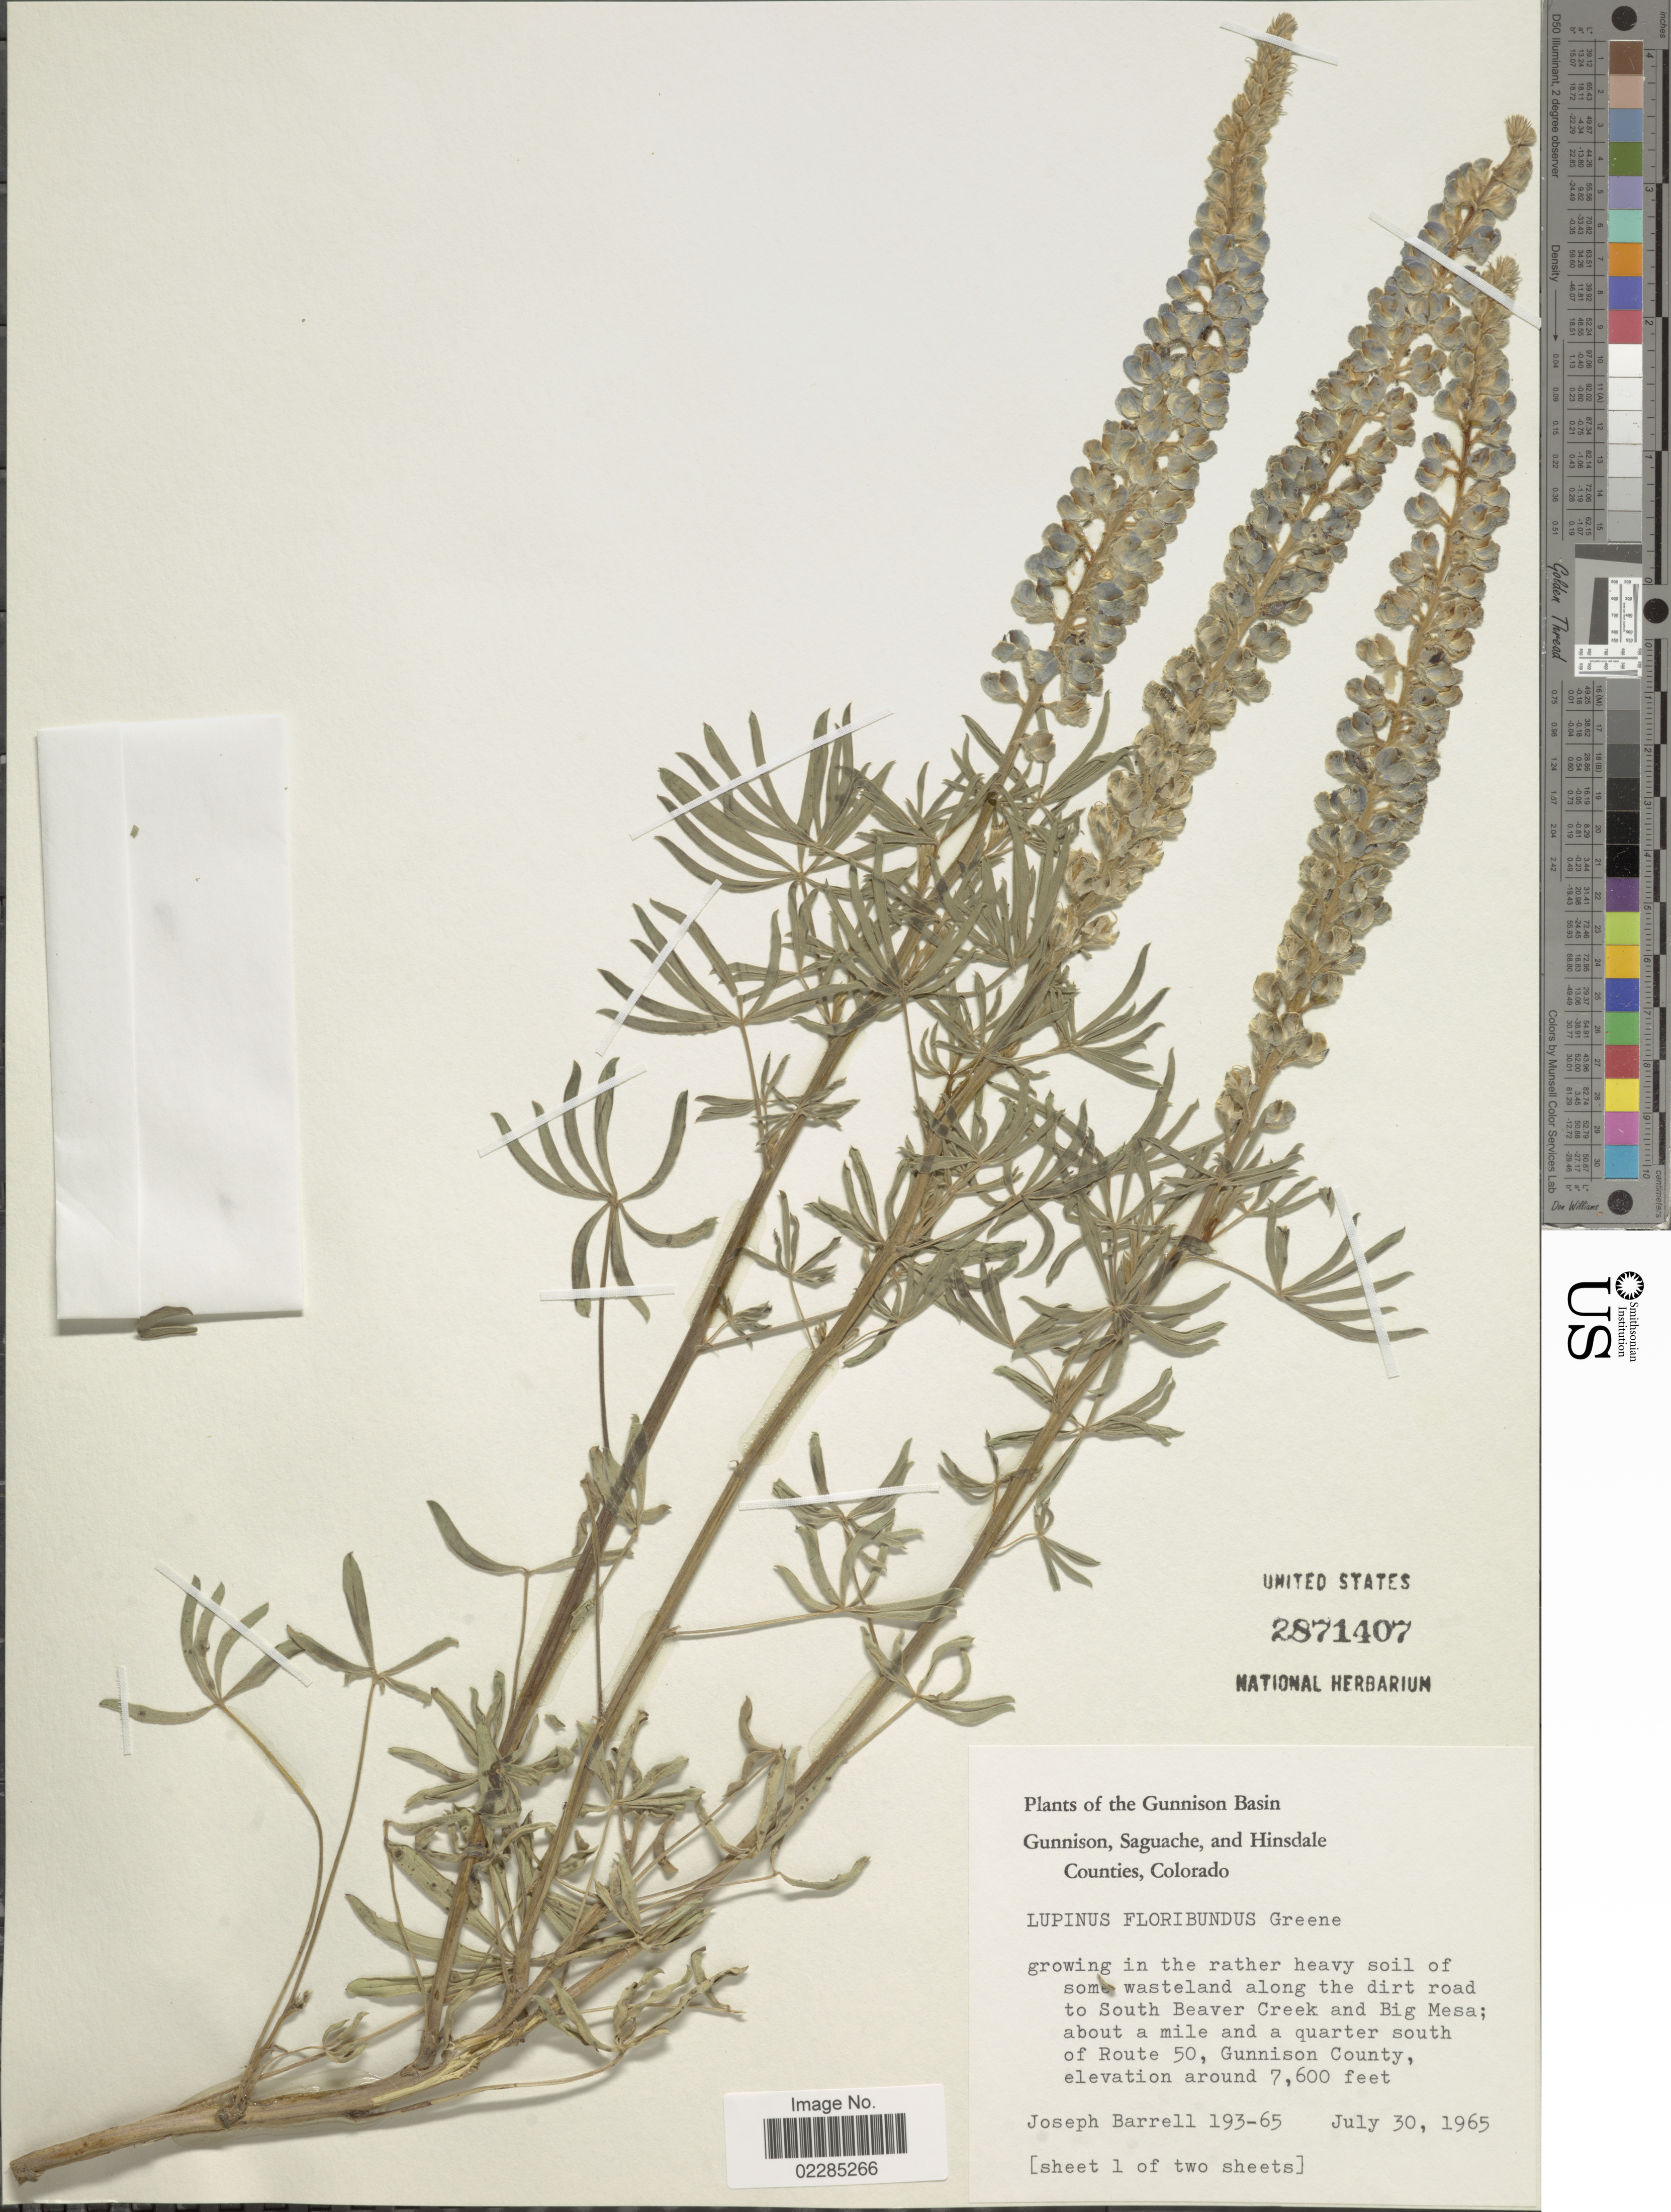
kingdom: Plantae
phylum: Tracheophyta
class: Magnoliopsida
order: Fabales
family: Fabaceae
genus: Lupinus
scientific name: Lupinus floribundus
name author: Greene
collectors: J. Barrell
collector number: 193-65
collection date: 1965-07-30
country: United States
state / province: Colorado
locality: Gunnison Basin. Gunnison, Saguache, and Hinsdale Counties. Wasteland along the dirt road to South Beaver Creek and Big Mesa; about a mile and a quarter south of Route 50, Gunnison County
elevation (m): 2316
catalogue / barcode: US 2871407